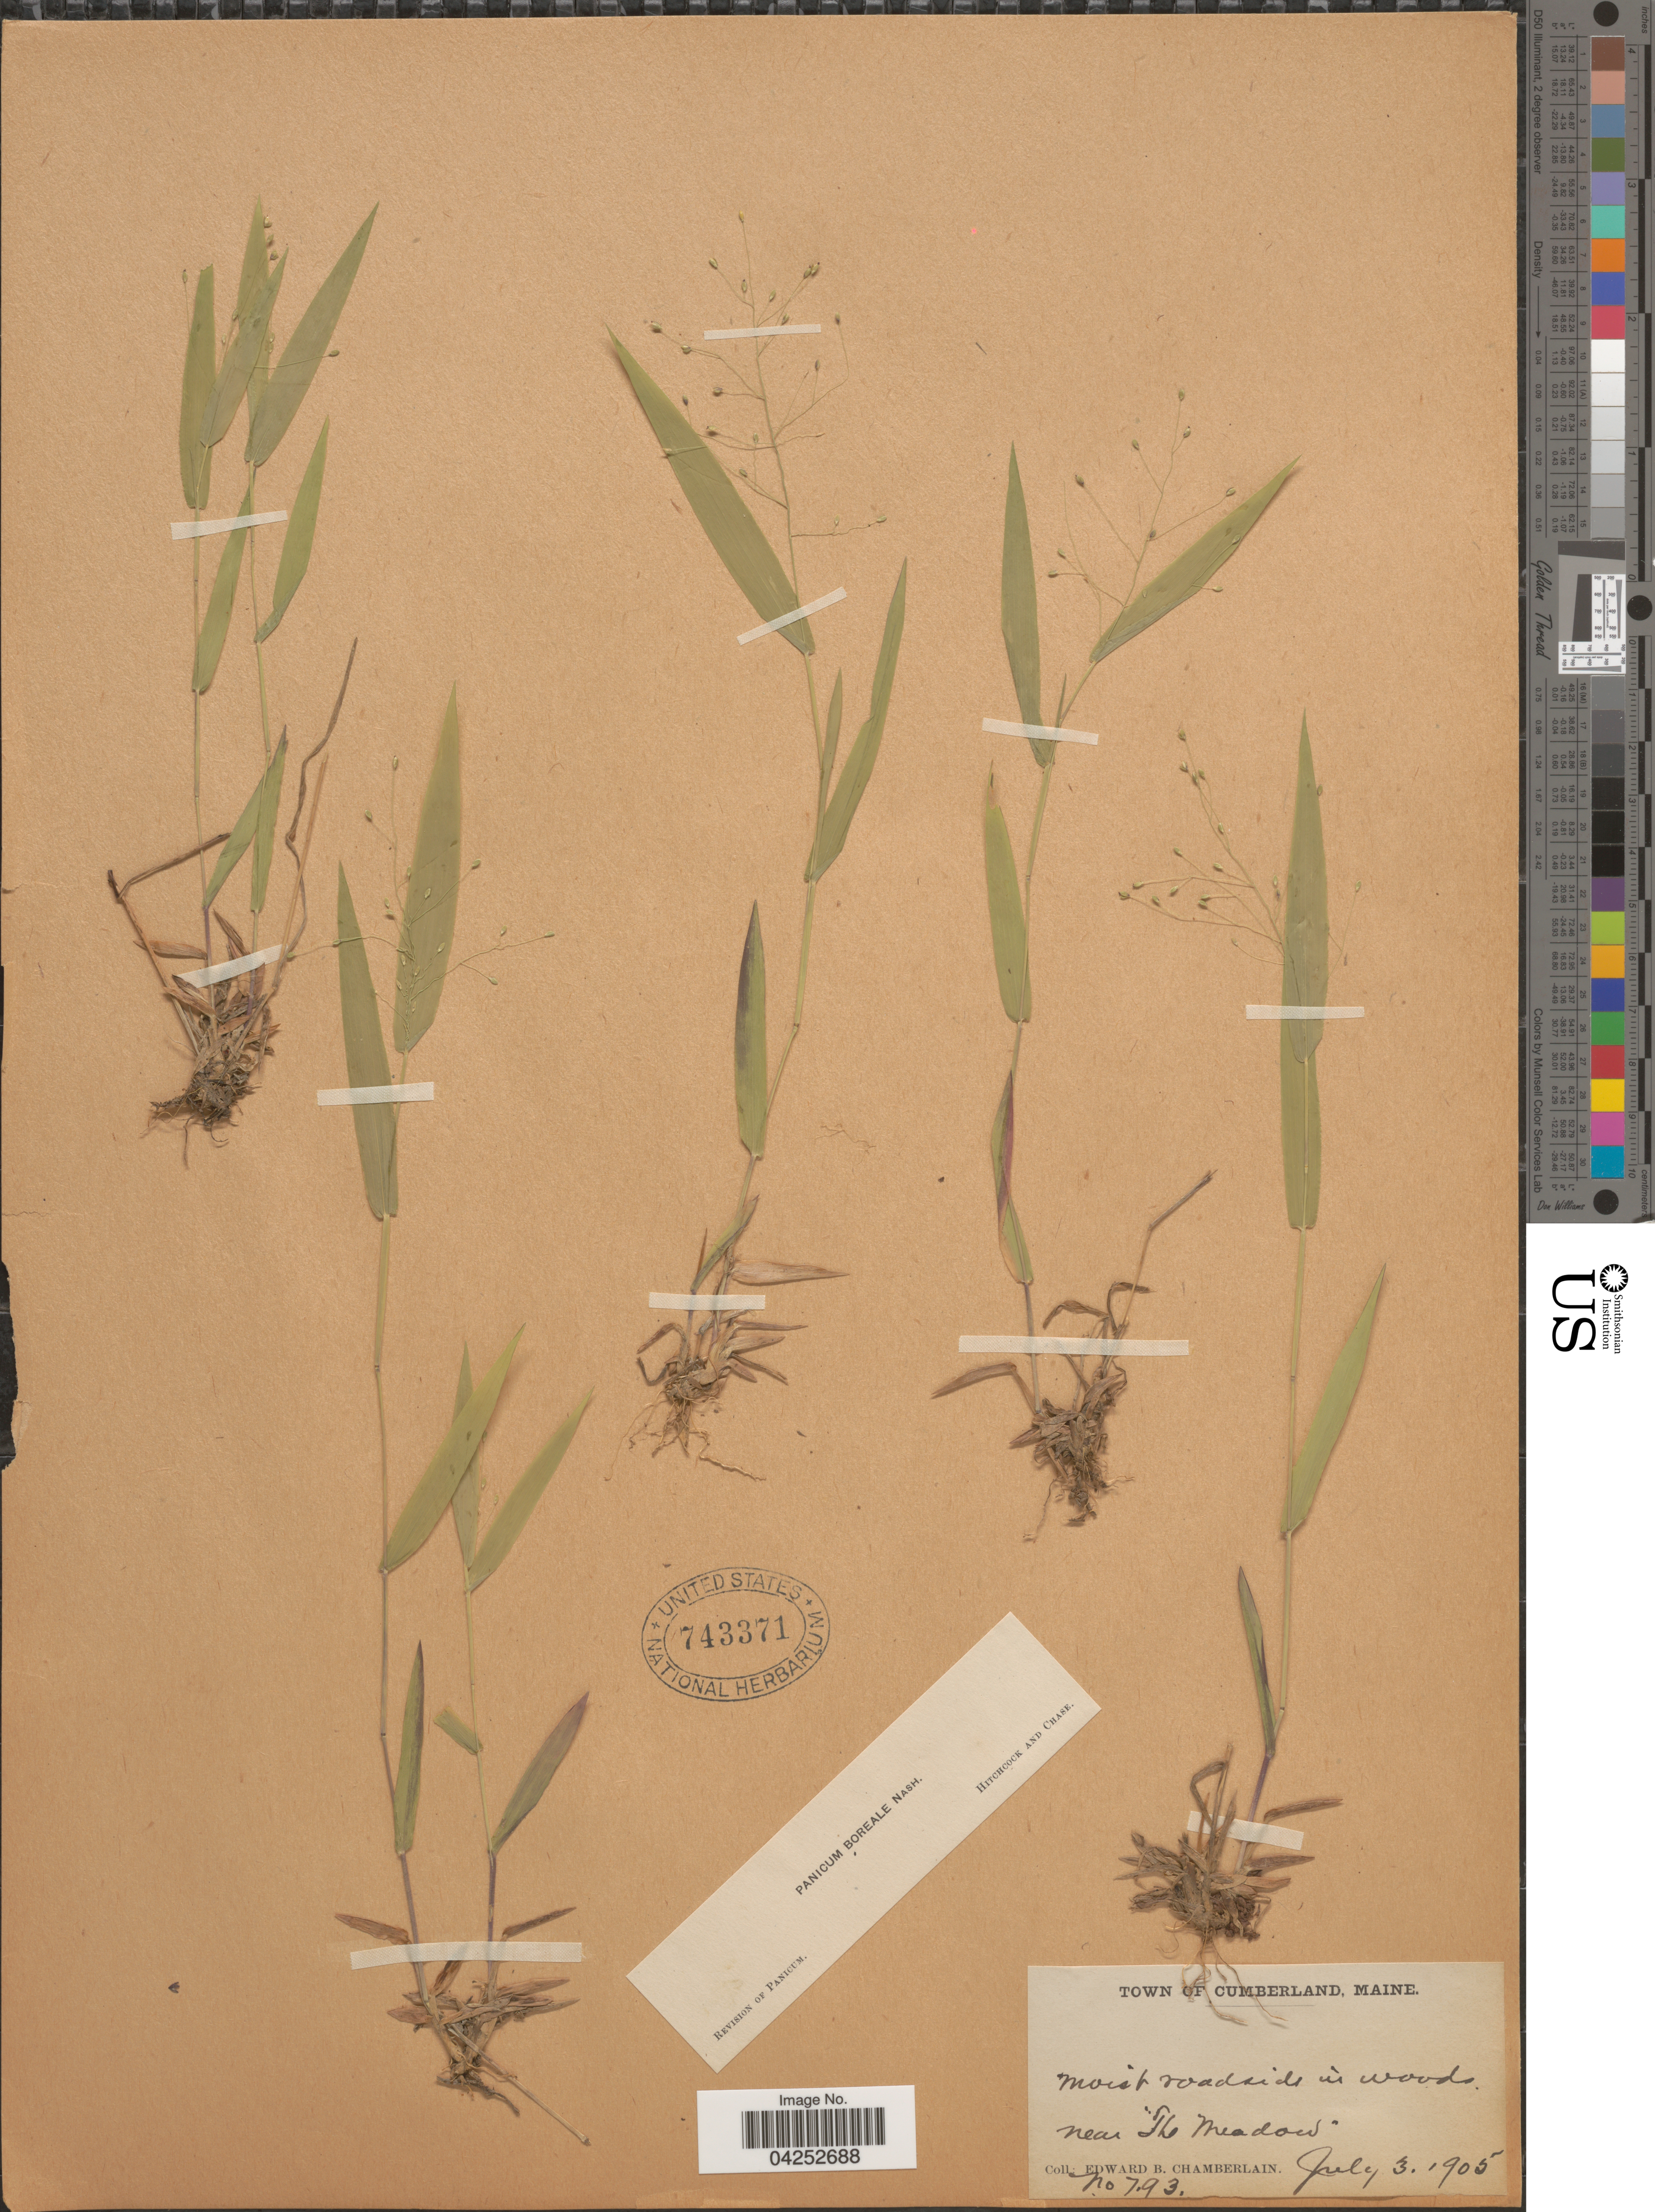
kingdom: Plantae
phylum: Tracheophyta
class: Liliopsida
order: Poales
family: Poaceae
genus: Dichanthelium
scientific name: Dichanthelium boreale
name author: (Nash) Freckmann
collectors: E. Chamberlain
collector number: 793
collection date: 1905-07-03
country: United States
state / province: Maine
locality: Town of Cumberland. Moist roadside in woods, near "The Meadow".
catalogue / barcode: US 743371